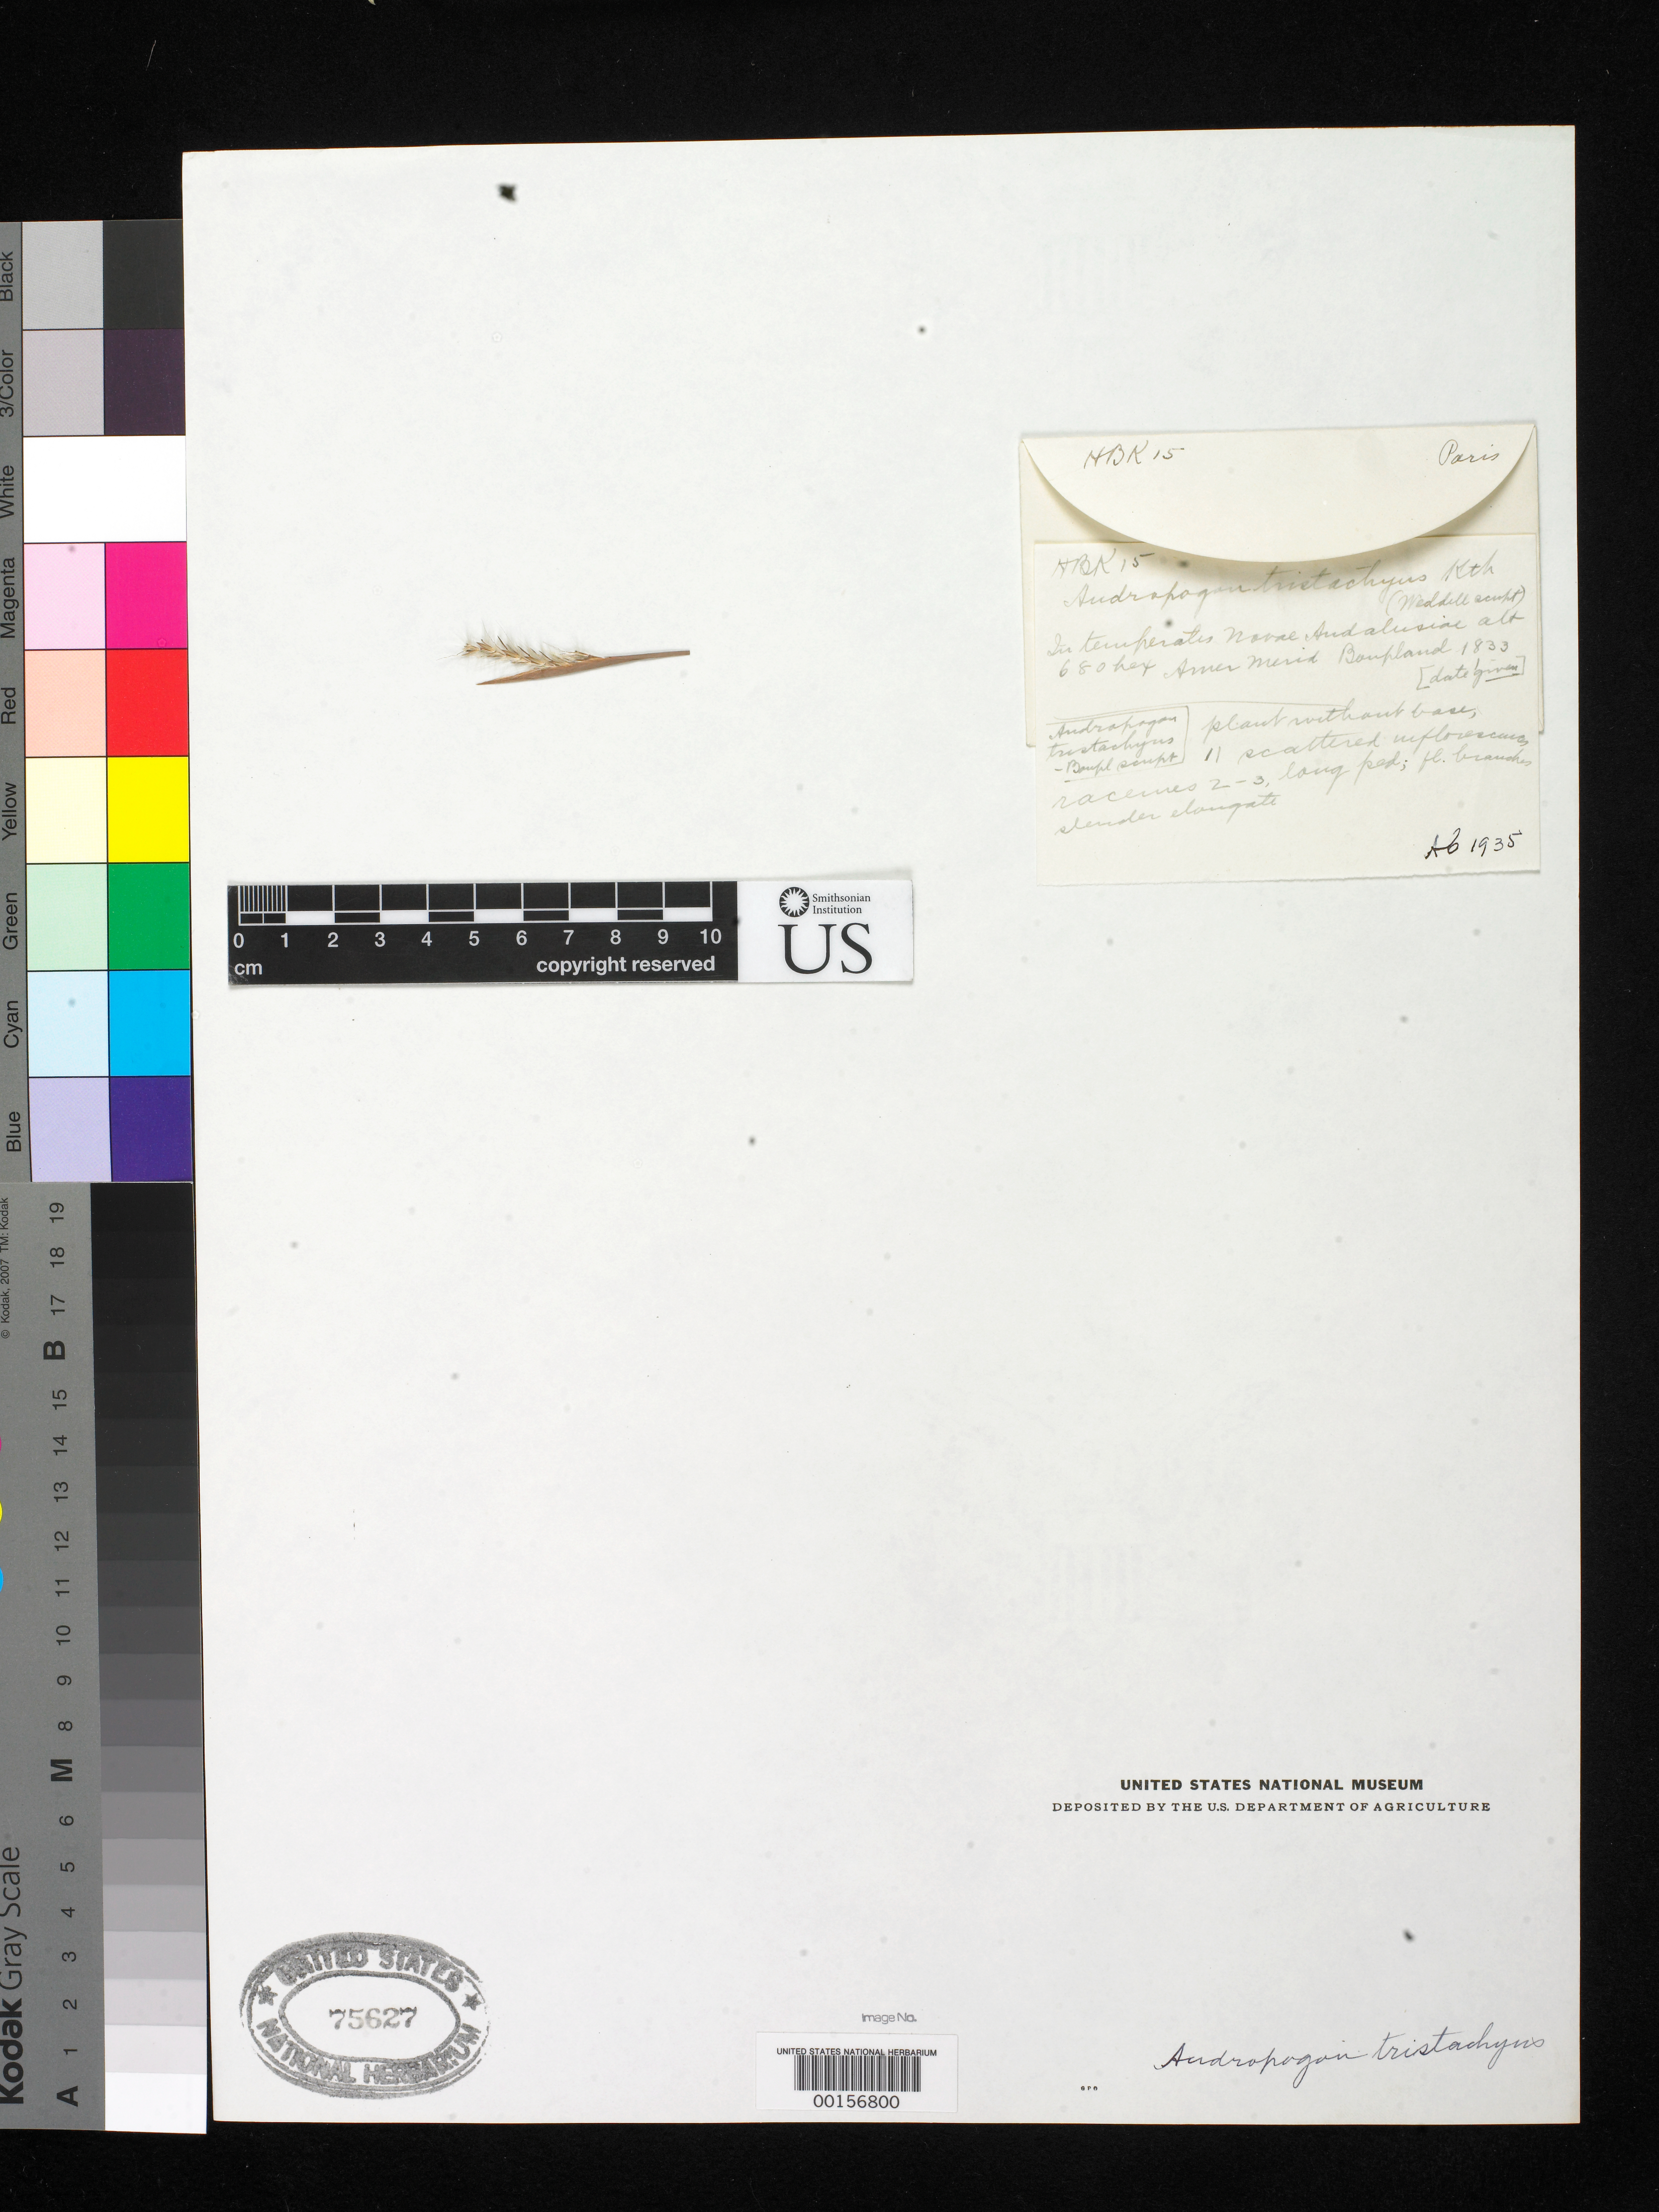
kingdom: Plantae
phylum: Tracheophyta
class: Liliopsida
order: Poales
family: Poaceae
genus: Andropogon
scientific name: Andropogon tristachyus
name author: Kunth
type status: Type Fragment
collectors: A. J. A. Bonpland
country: Venezuela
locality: In Temperatis montis Turimiquiri, prov. Novae Andalusiae.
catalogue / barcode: US 75627